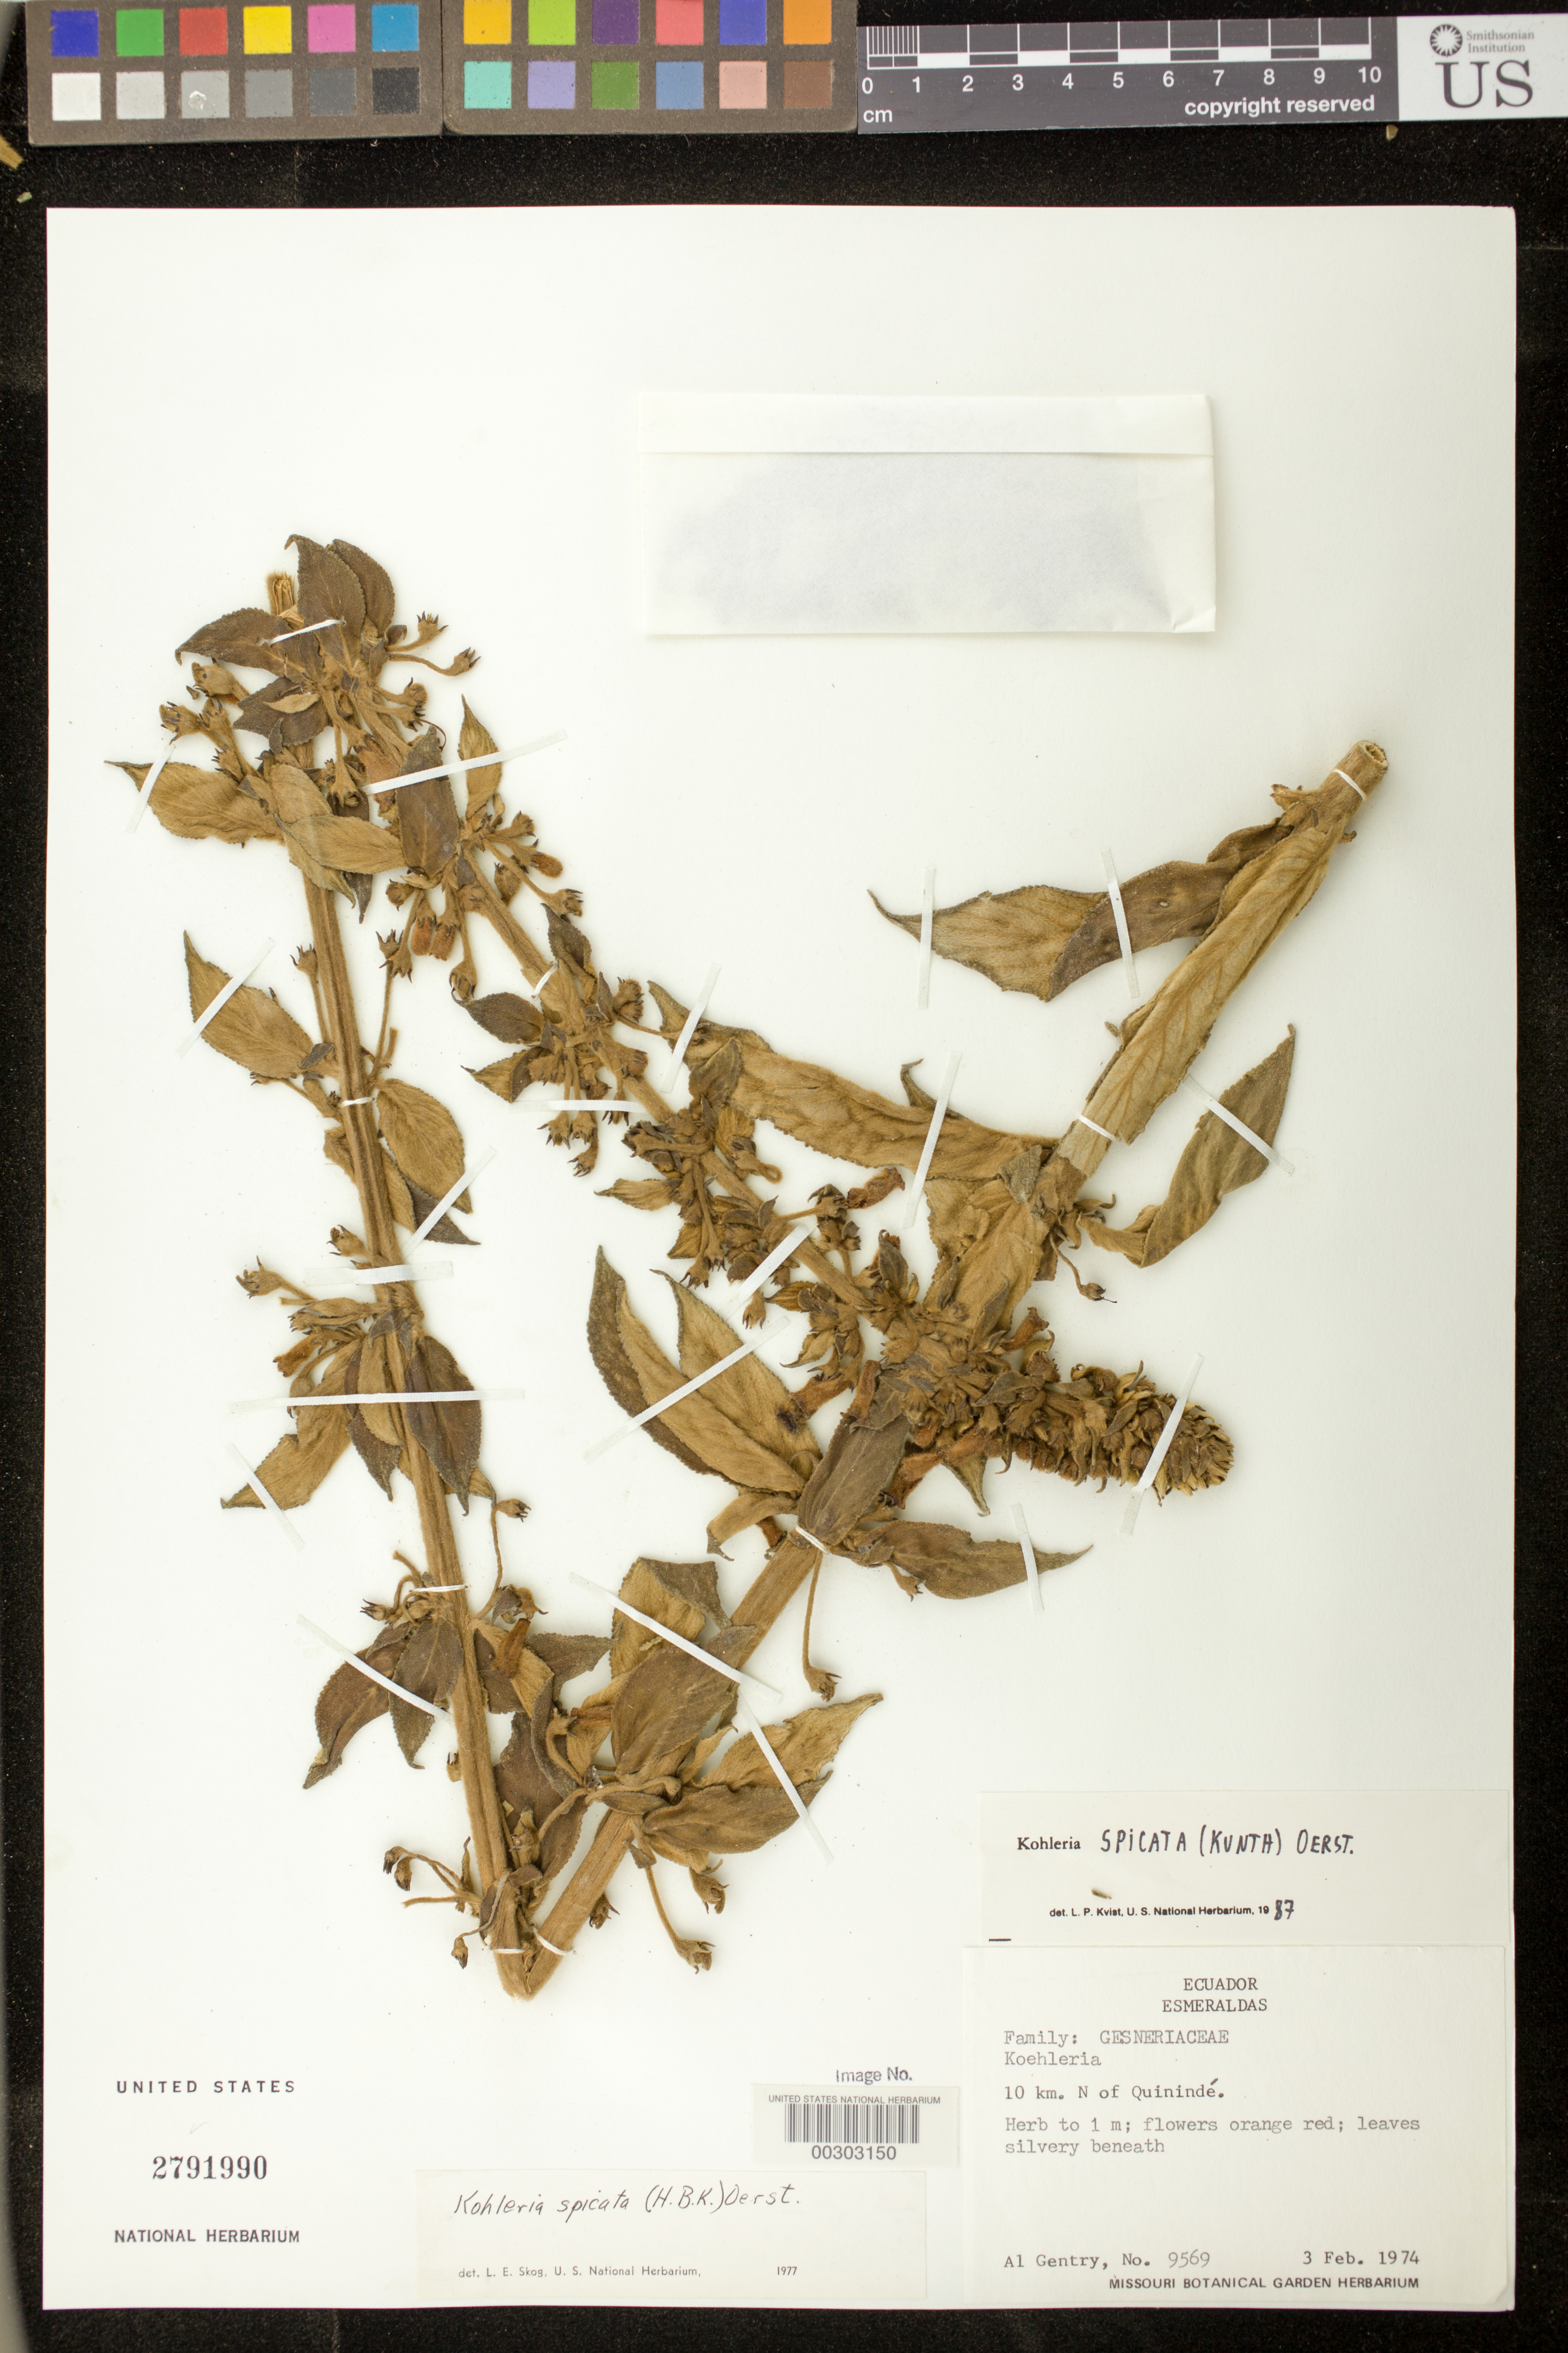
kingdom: Plantae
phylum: Tracheophyta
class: Magnoliopsida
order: Lamiales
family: Gesneriaceae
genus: Kohleria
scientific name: Kohleria spicata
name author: (Kunth) Oerst.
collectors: A. H. Gentry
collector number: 9569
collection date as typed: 03 Feb 1974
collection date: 1974-02-03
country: Ecuador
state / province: Esmeraldas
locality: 10 km N of Quininde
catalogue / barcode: US 2791990